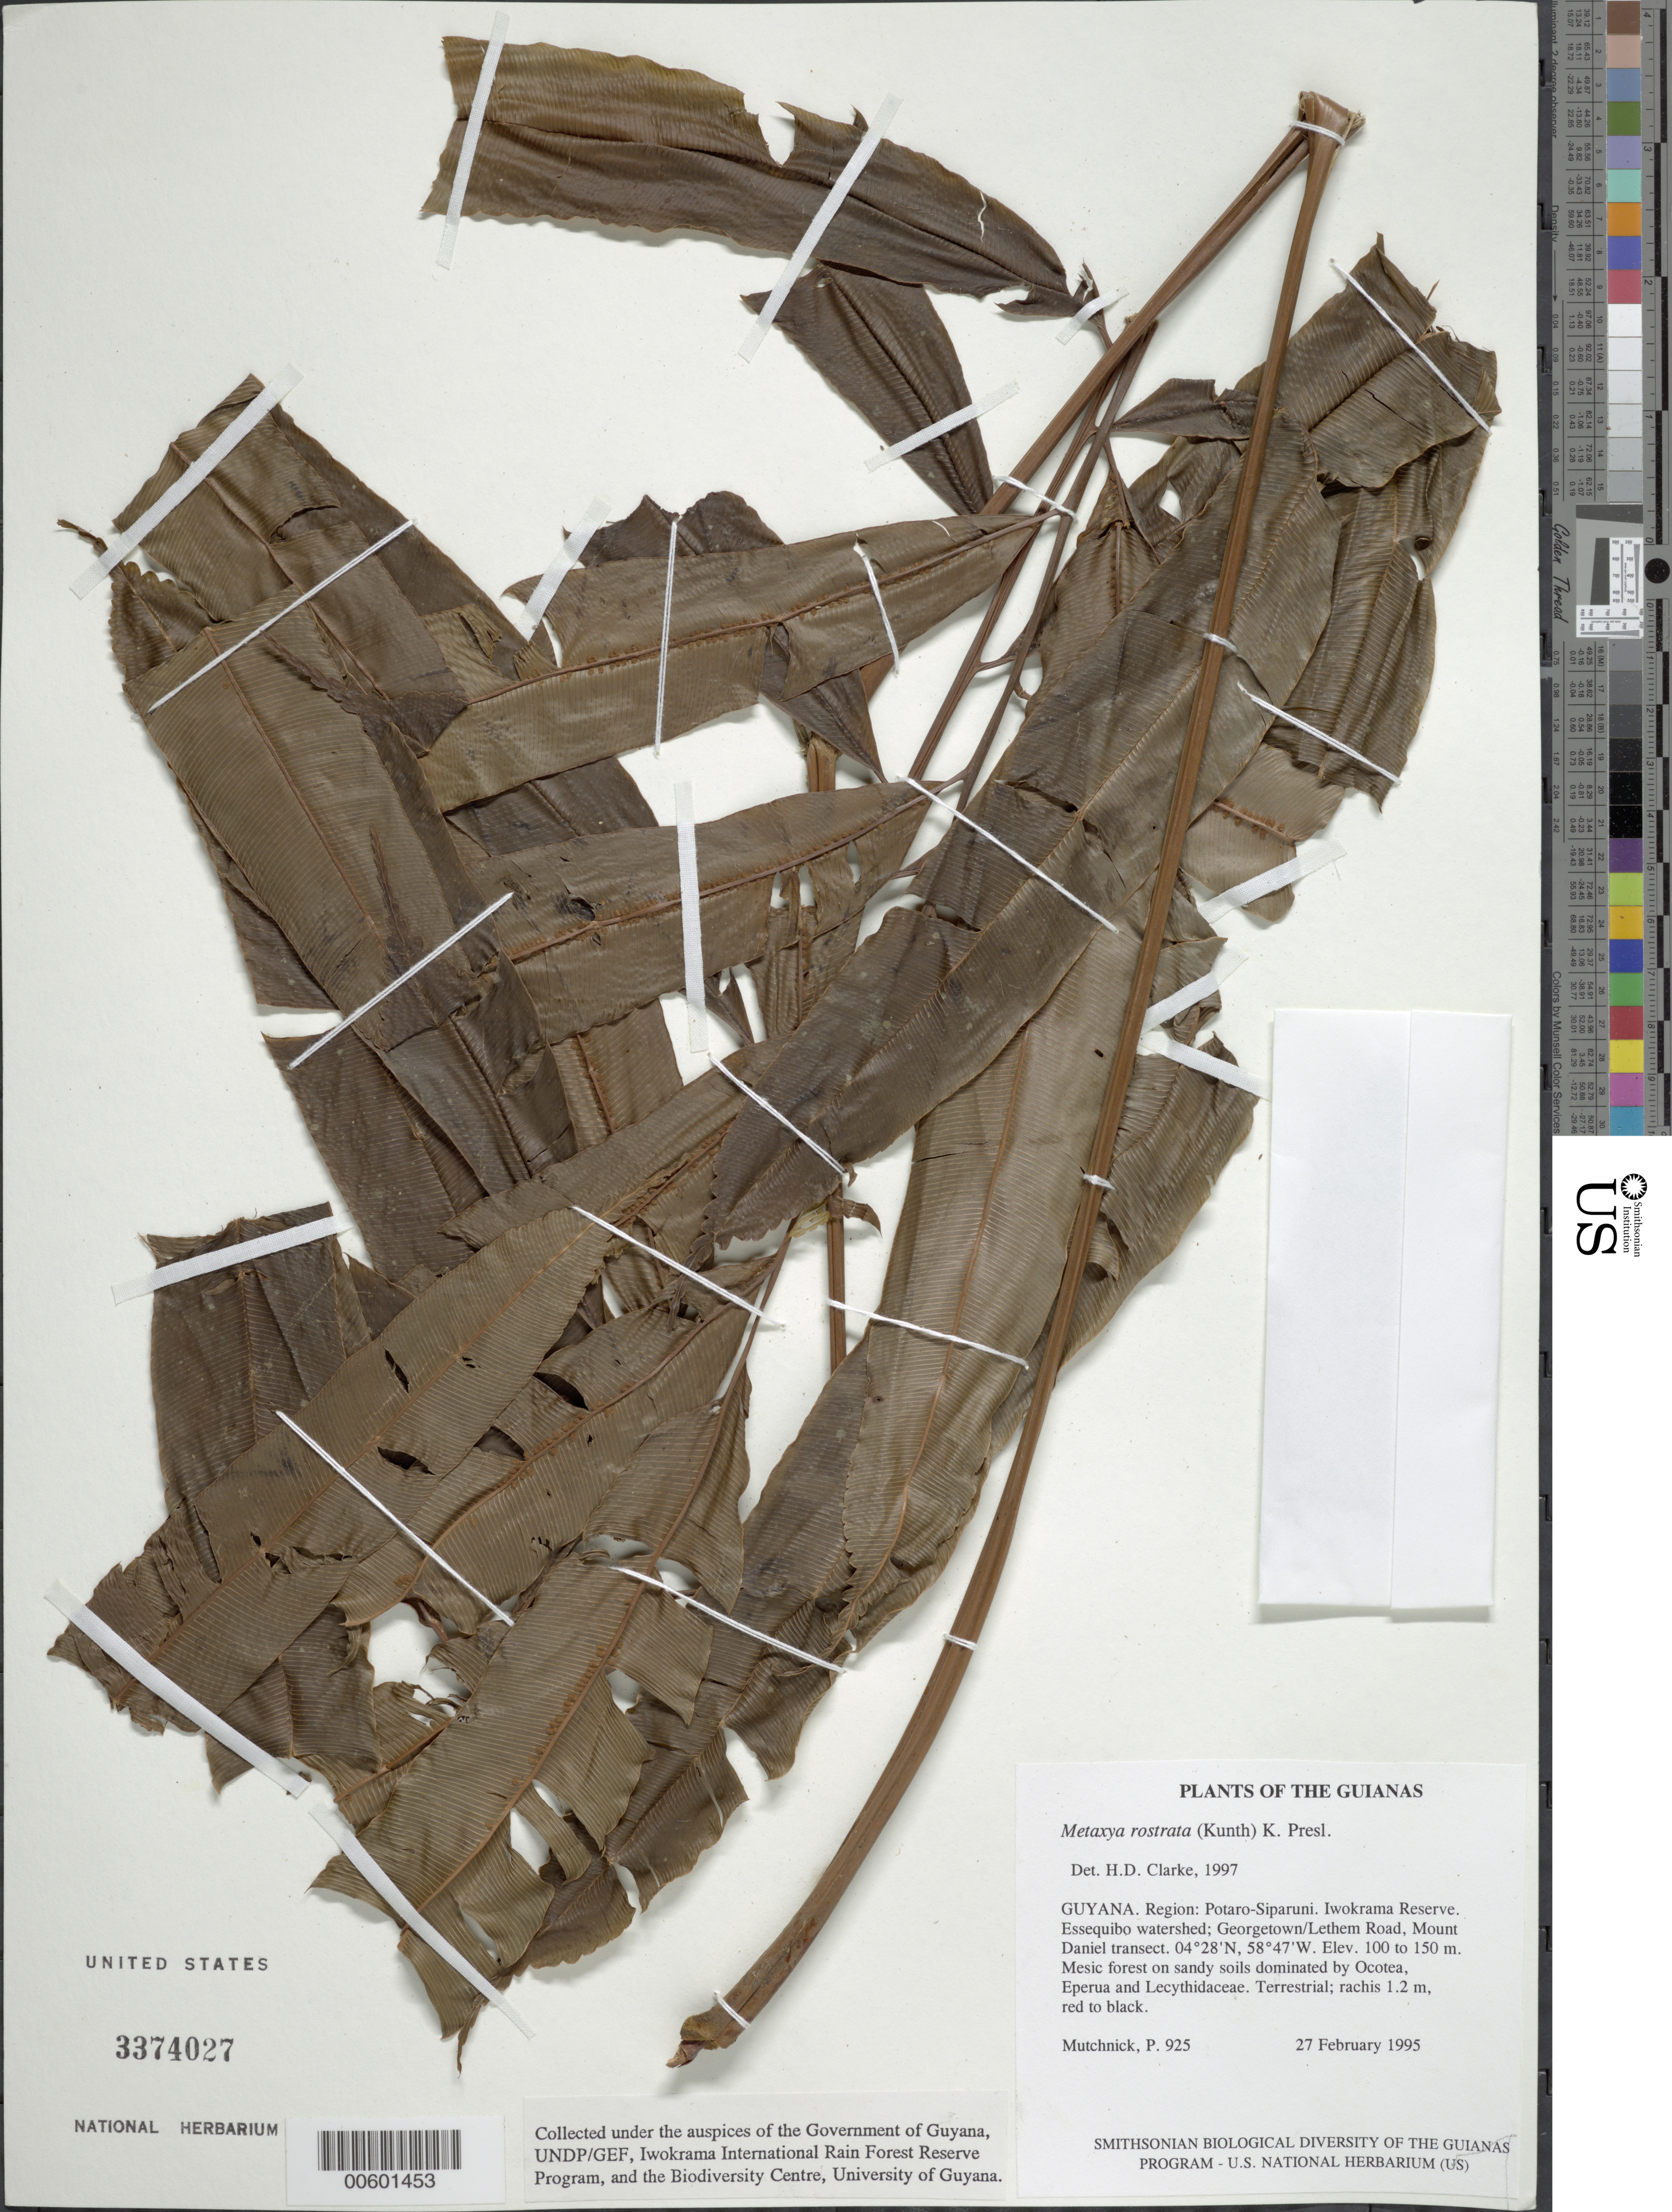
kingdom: Plantae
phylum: Tracheophyta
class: Polypodiopsida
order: Cyatheales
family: Metaxyaceae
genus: Metaxya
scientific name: Metaxya rostrata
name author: (Kunth) C. Presl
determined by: McKee, G. S., (US), NMNH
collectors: P. Mutchnick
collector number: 925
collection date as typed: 27 February 1995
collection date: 1995-02-27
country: Guyana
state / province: Potaro-Siparuni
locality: Iwokrama Reserve. Essequibo watershed; Georgetown/Lethem Road, Mount Daniel transect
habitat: Mesic forest on sandy soils dominated by Ocotea, Eperua and Lecythidaceae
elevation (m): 100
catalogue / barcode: US 3374027